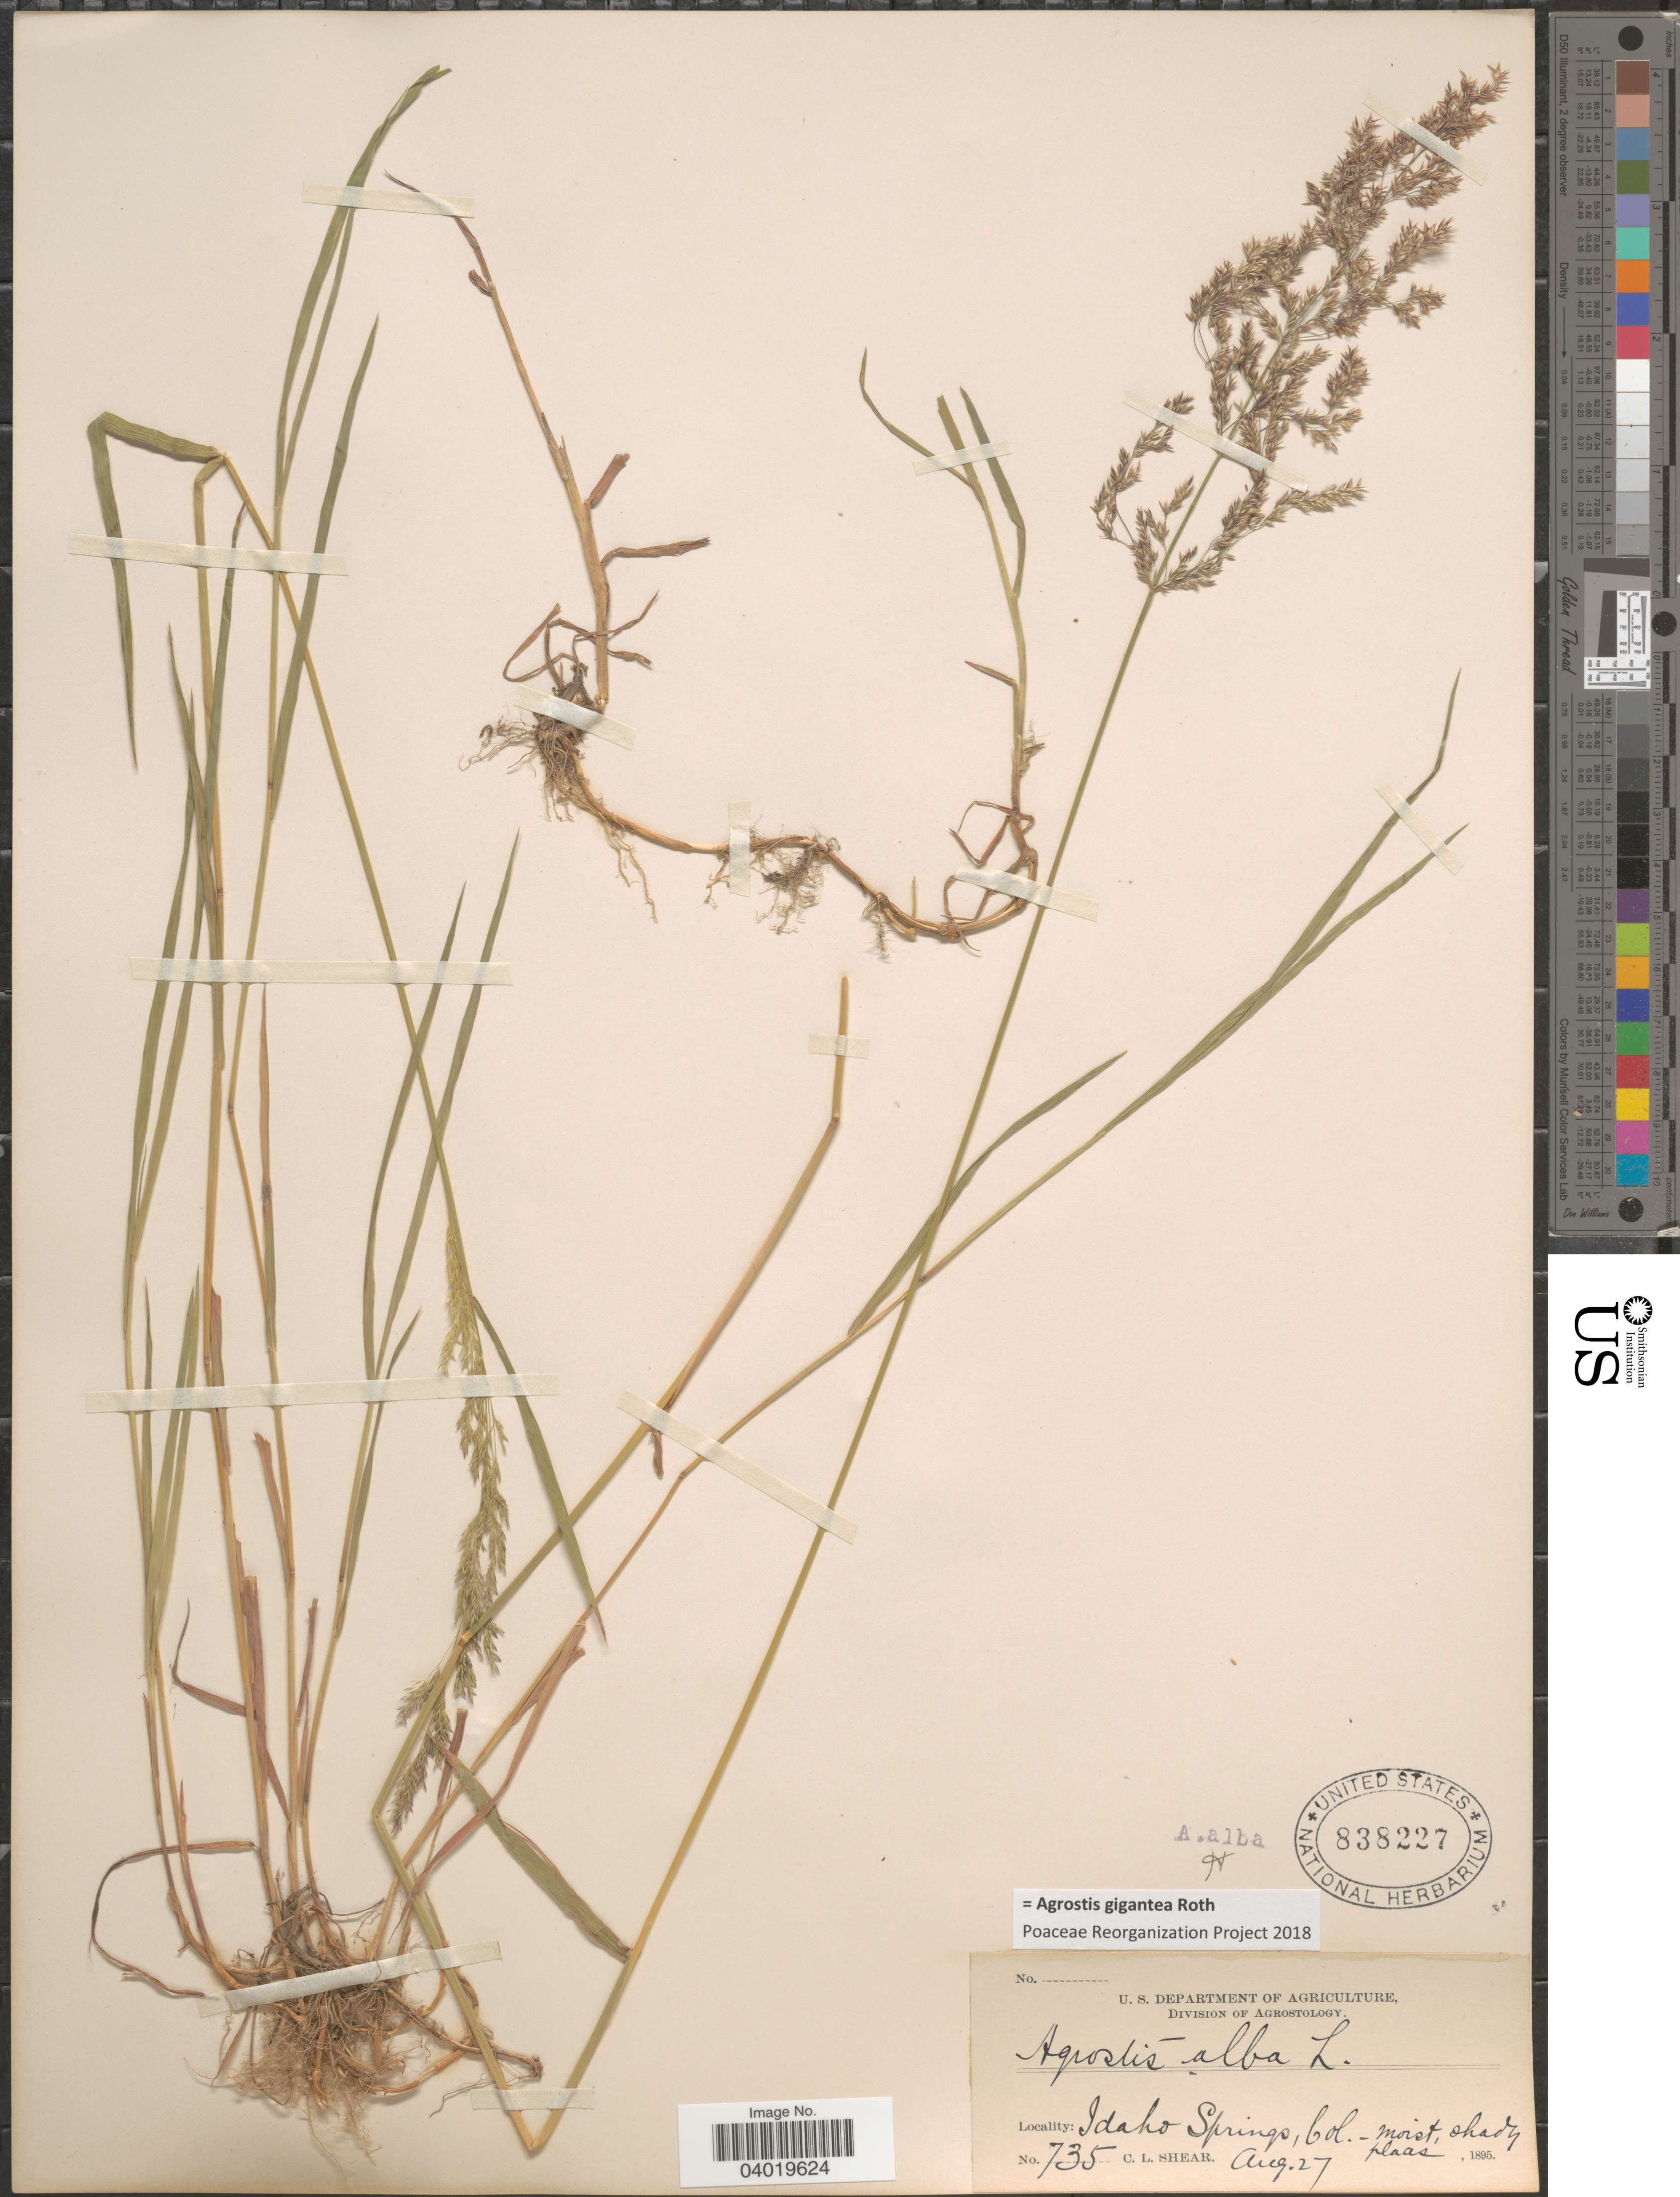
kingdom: Plantae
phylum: Tracheophyta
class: Liliopsida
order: Poales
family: Poaceae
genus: Agrostis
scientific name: Agrostis gigantea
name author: Roth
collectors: C. L. Shear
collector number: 735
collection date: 1895-08-27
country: United States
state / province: Colorado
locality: Idaho Springs.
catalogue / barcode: US 838227